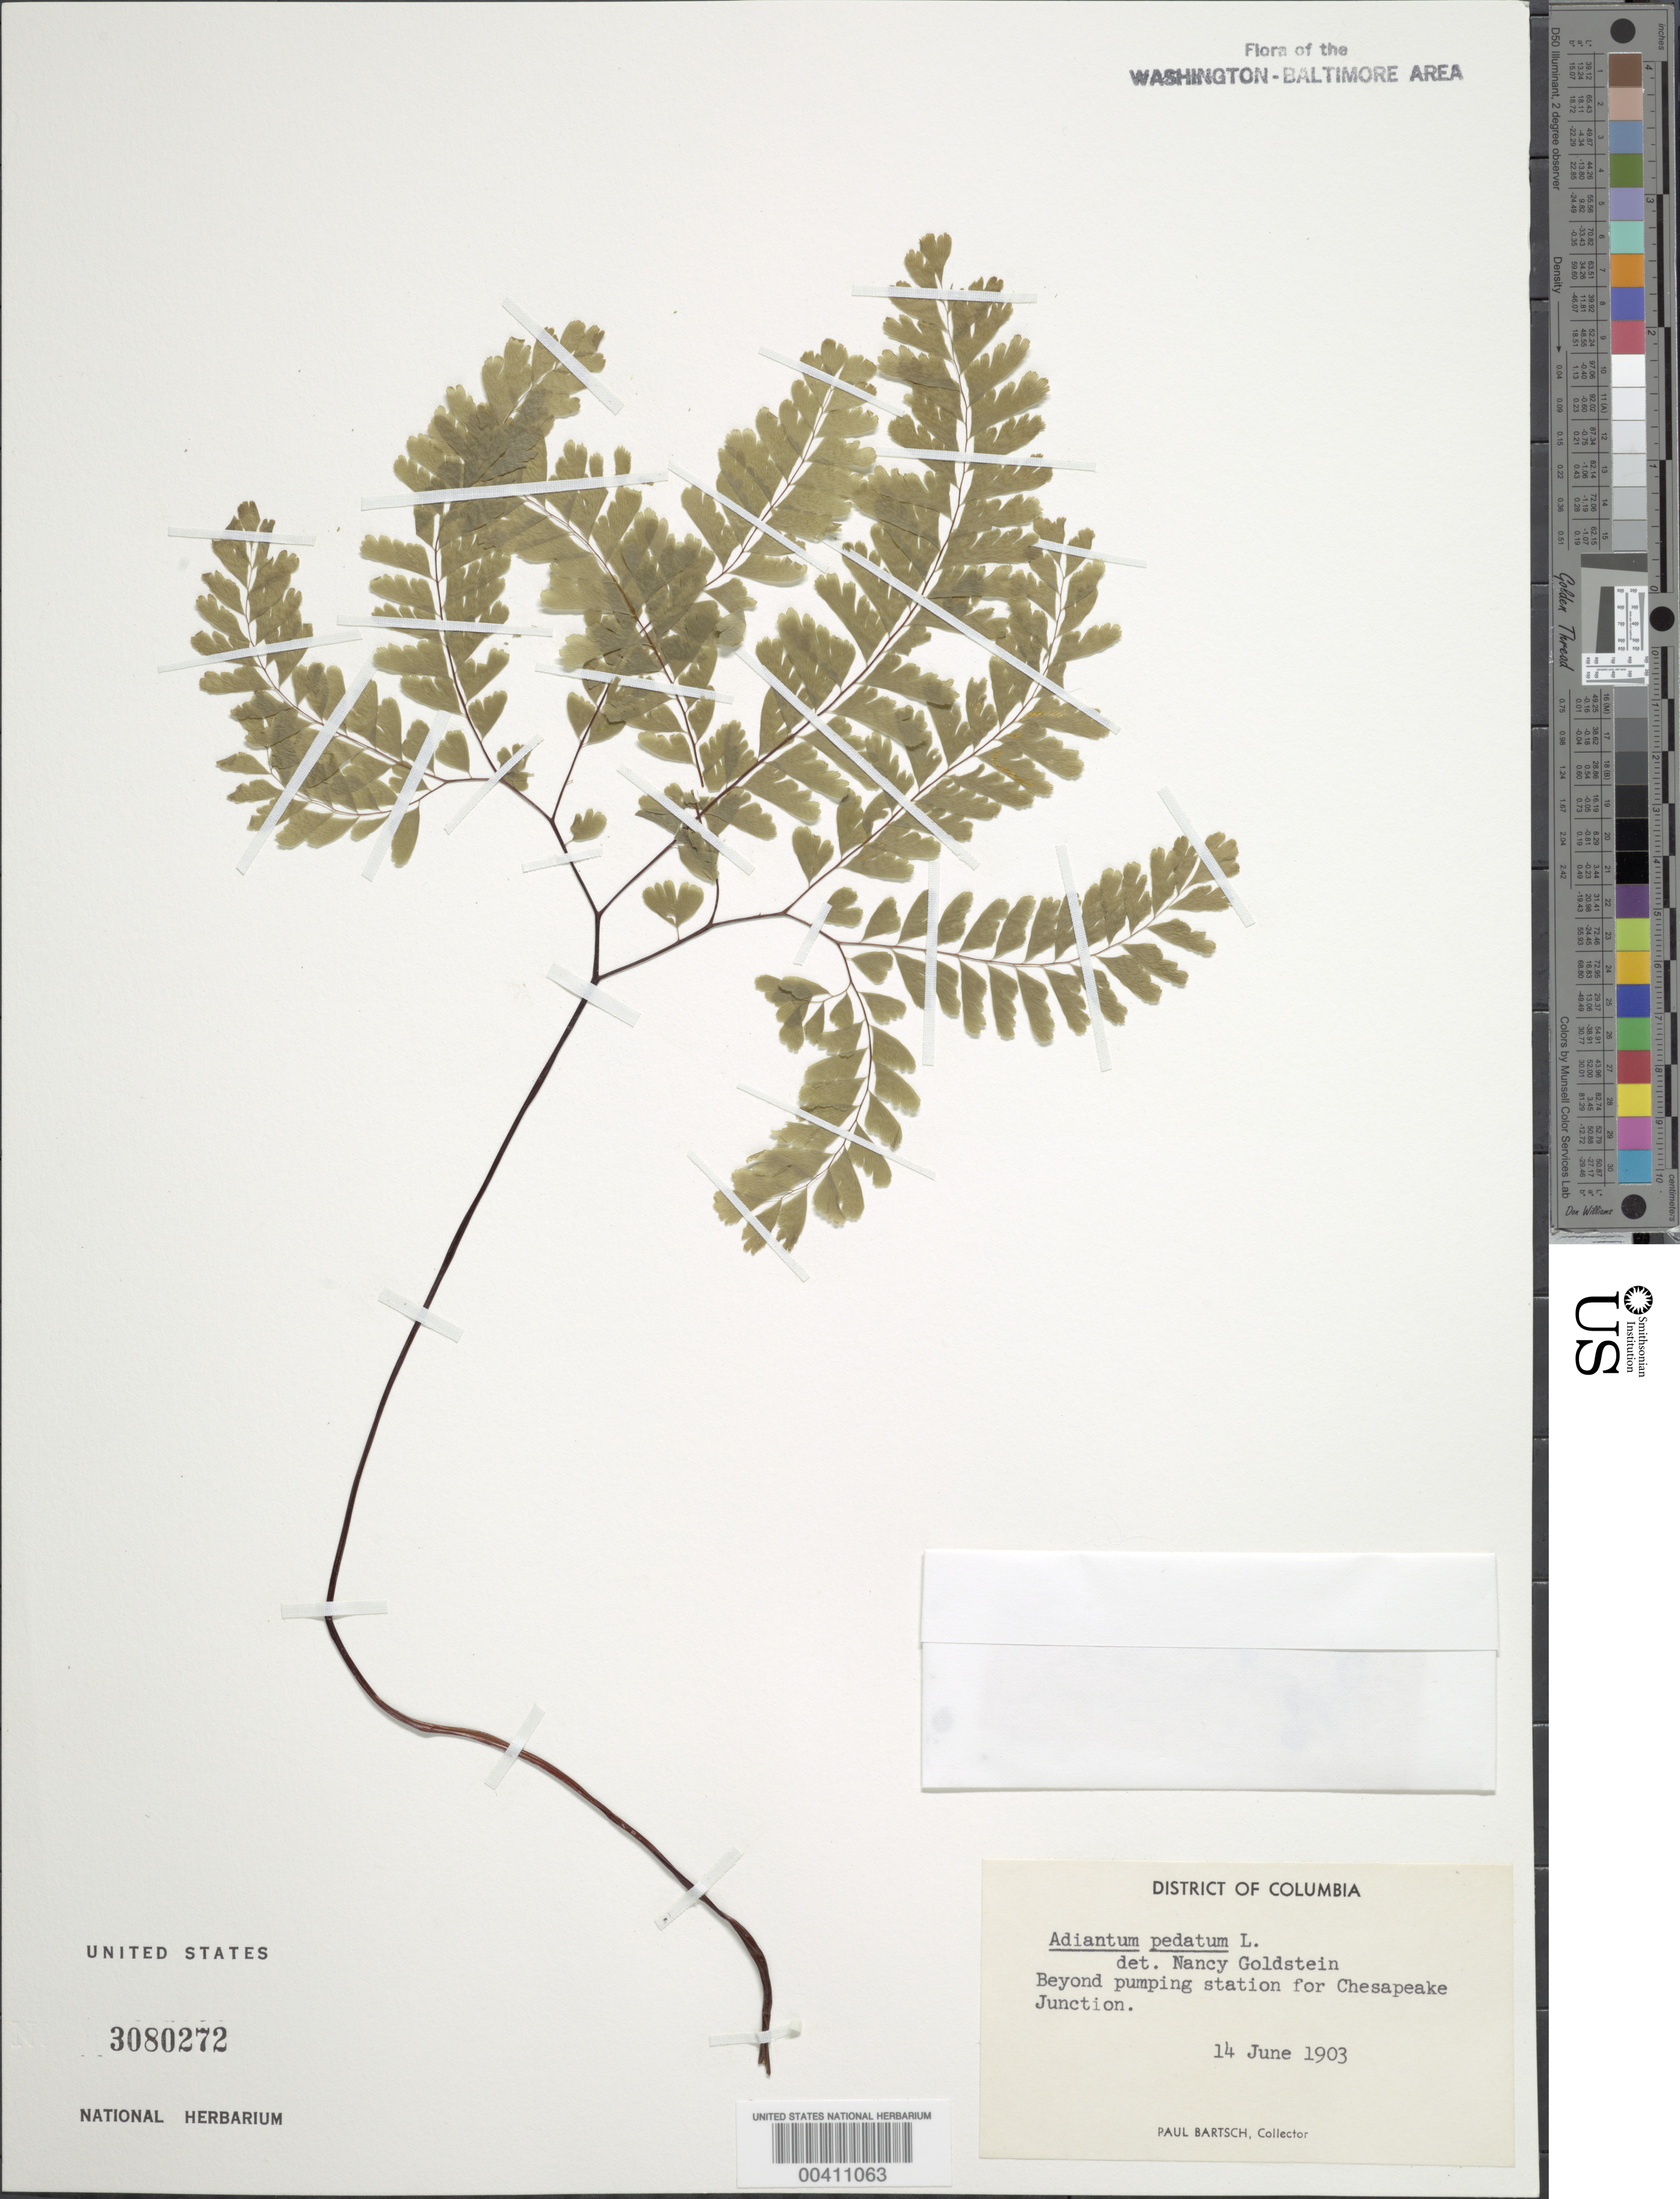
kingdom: Plantae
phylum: Tracheophyta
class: Polypodiopsida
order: Polypodiales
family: Pteridaceae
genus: Adiantum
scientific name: Adiantum pedatum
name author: L.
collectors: P. Bartsch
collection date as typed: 14 Jun 1903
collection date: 1903-06-14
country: United States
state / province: District of Columbia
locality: Beyond Pumping Station for Chesapeake junction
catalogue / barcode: US 3080272